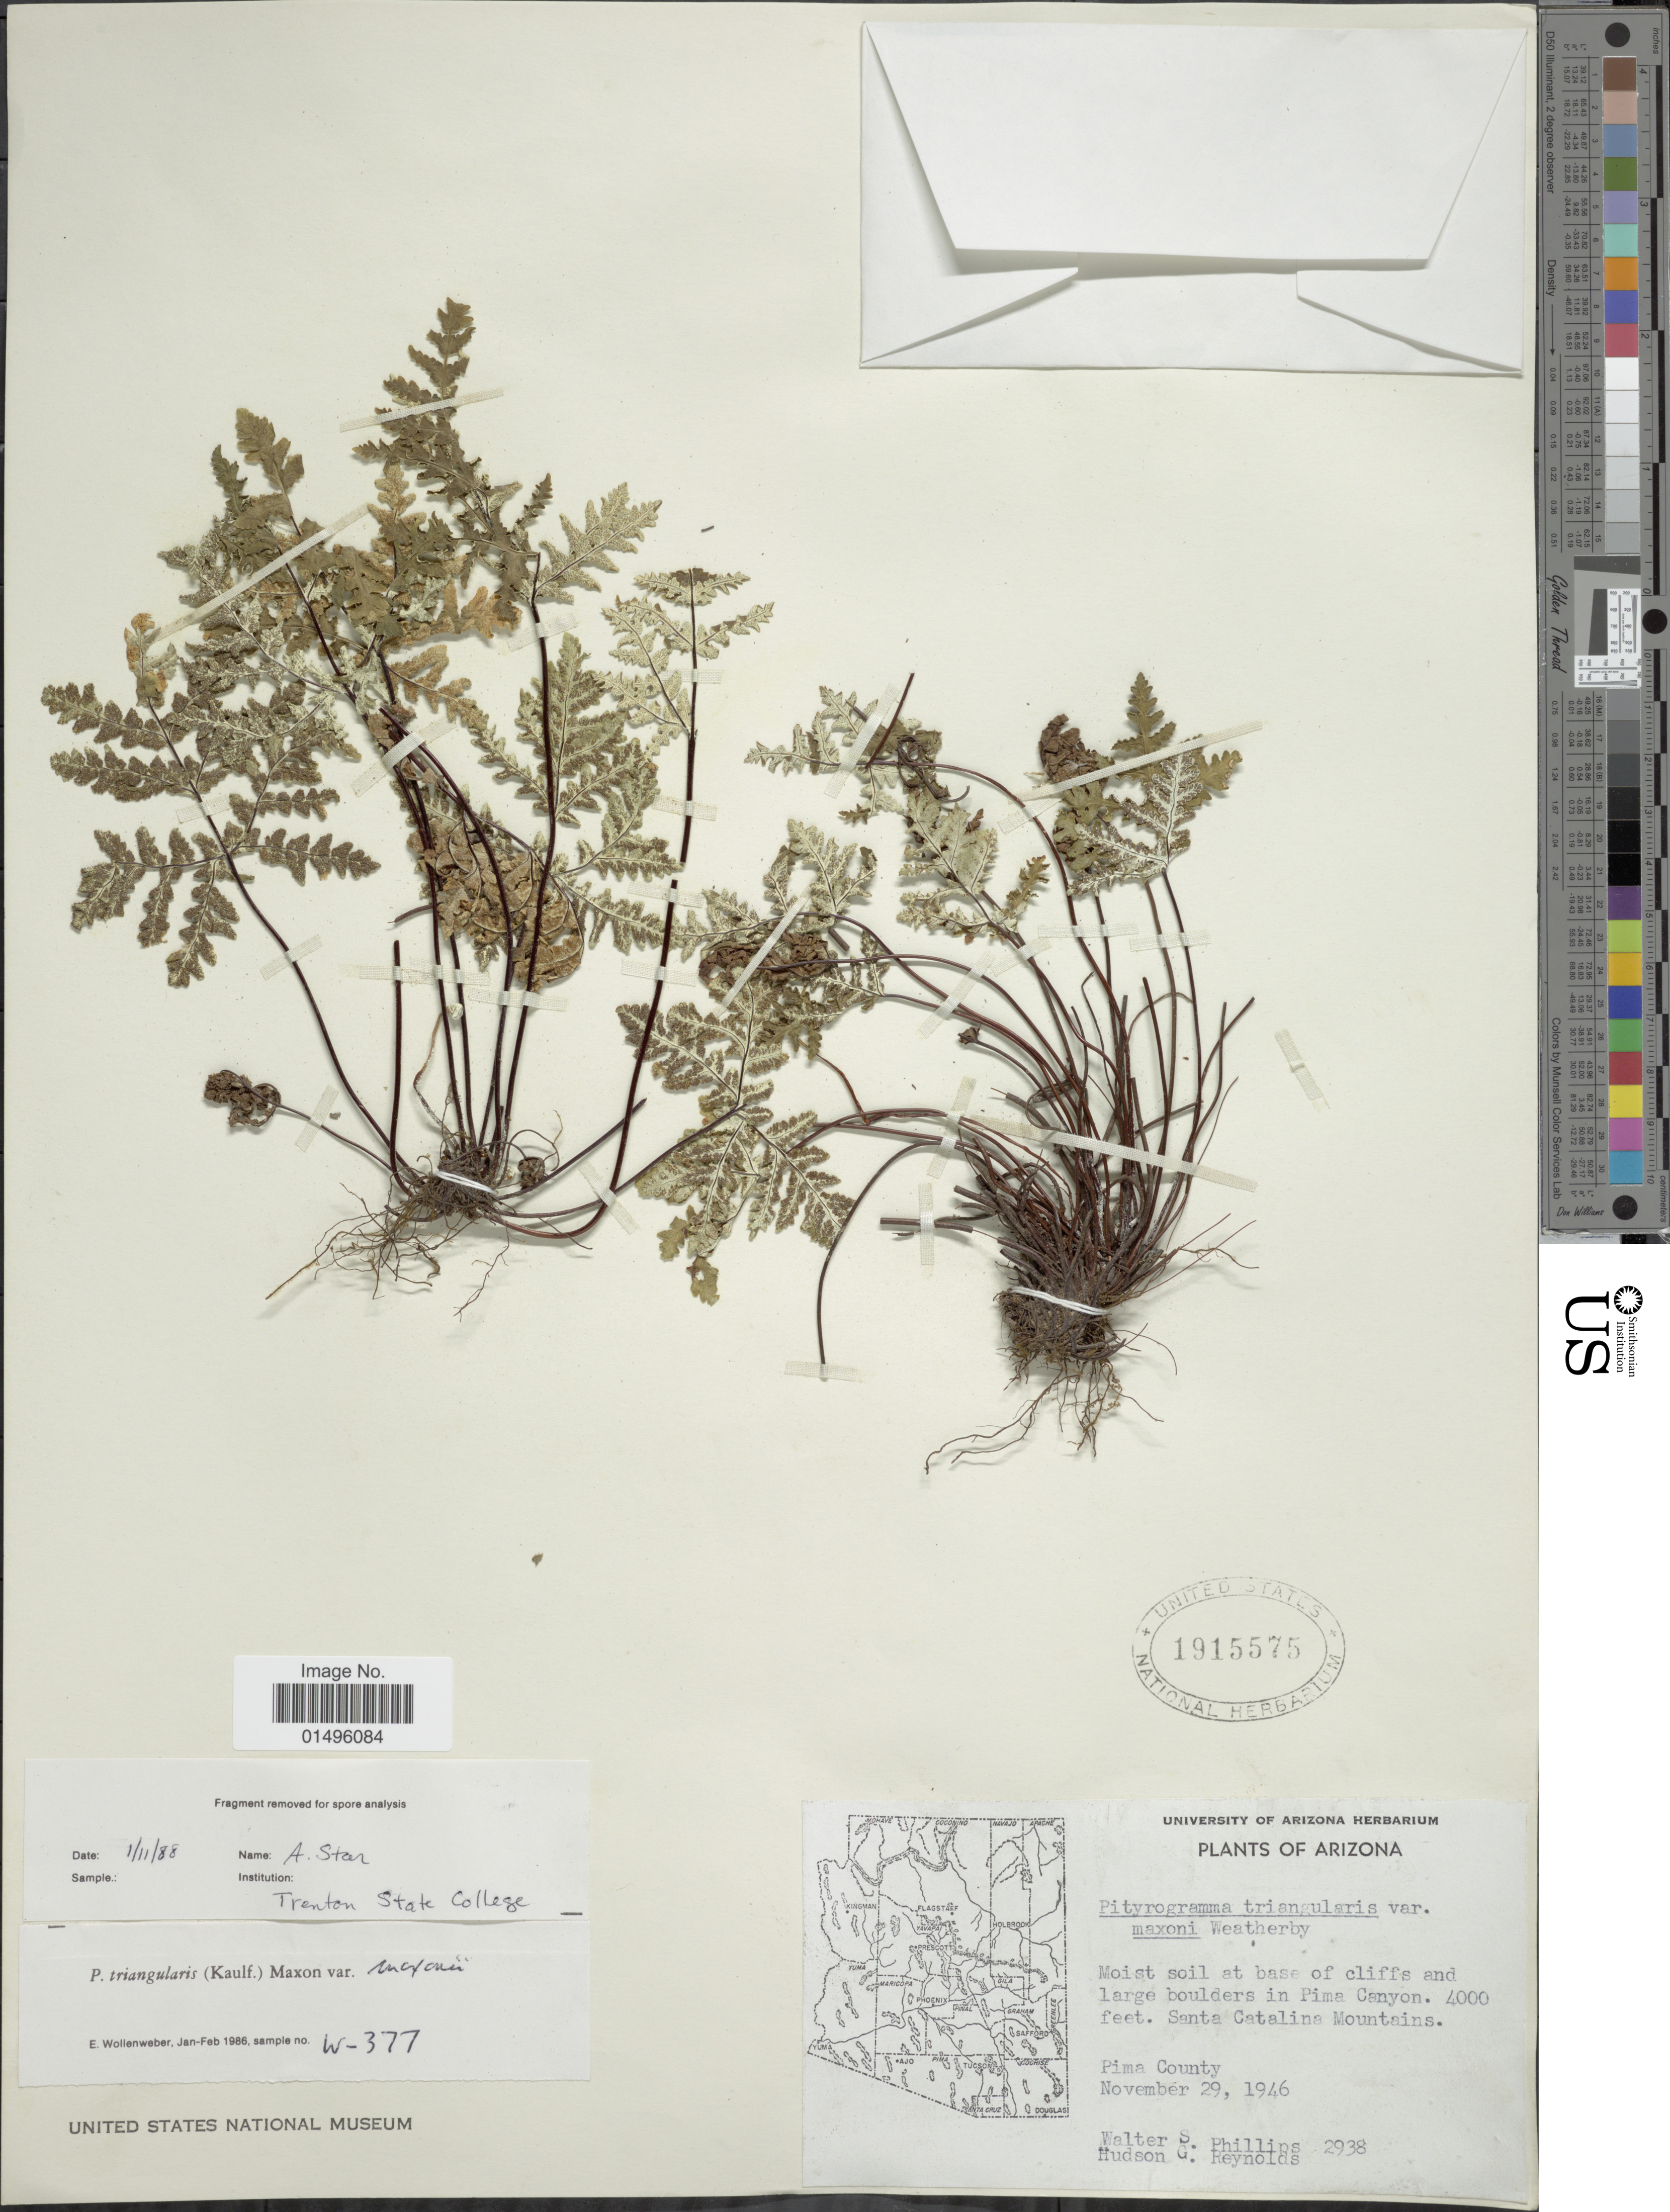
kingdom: Plantae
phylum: Tracheophyta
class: Polypodiopsida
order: Polypodiales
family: Pteridaceae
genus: Pentagramma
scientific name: Pentagramma maxonii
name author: (Weath.) Schuettp. & Windham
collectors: W. S. Phillips & H. Reynolds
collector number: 2938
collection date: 1946-11-29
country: United States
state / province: Arizona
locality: Arizona, Moist soil at base of cliffs and large boulders in Pima County Canyon, Santa Catalina Mountains, Pima County.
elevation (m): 1219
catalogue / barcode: US 1915575